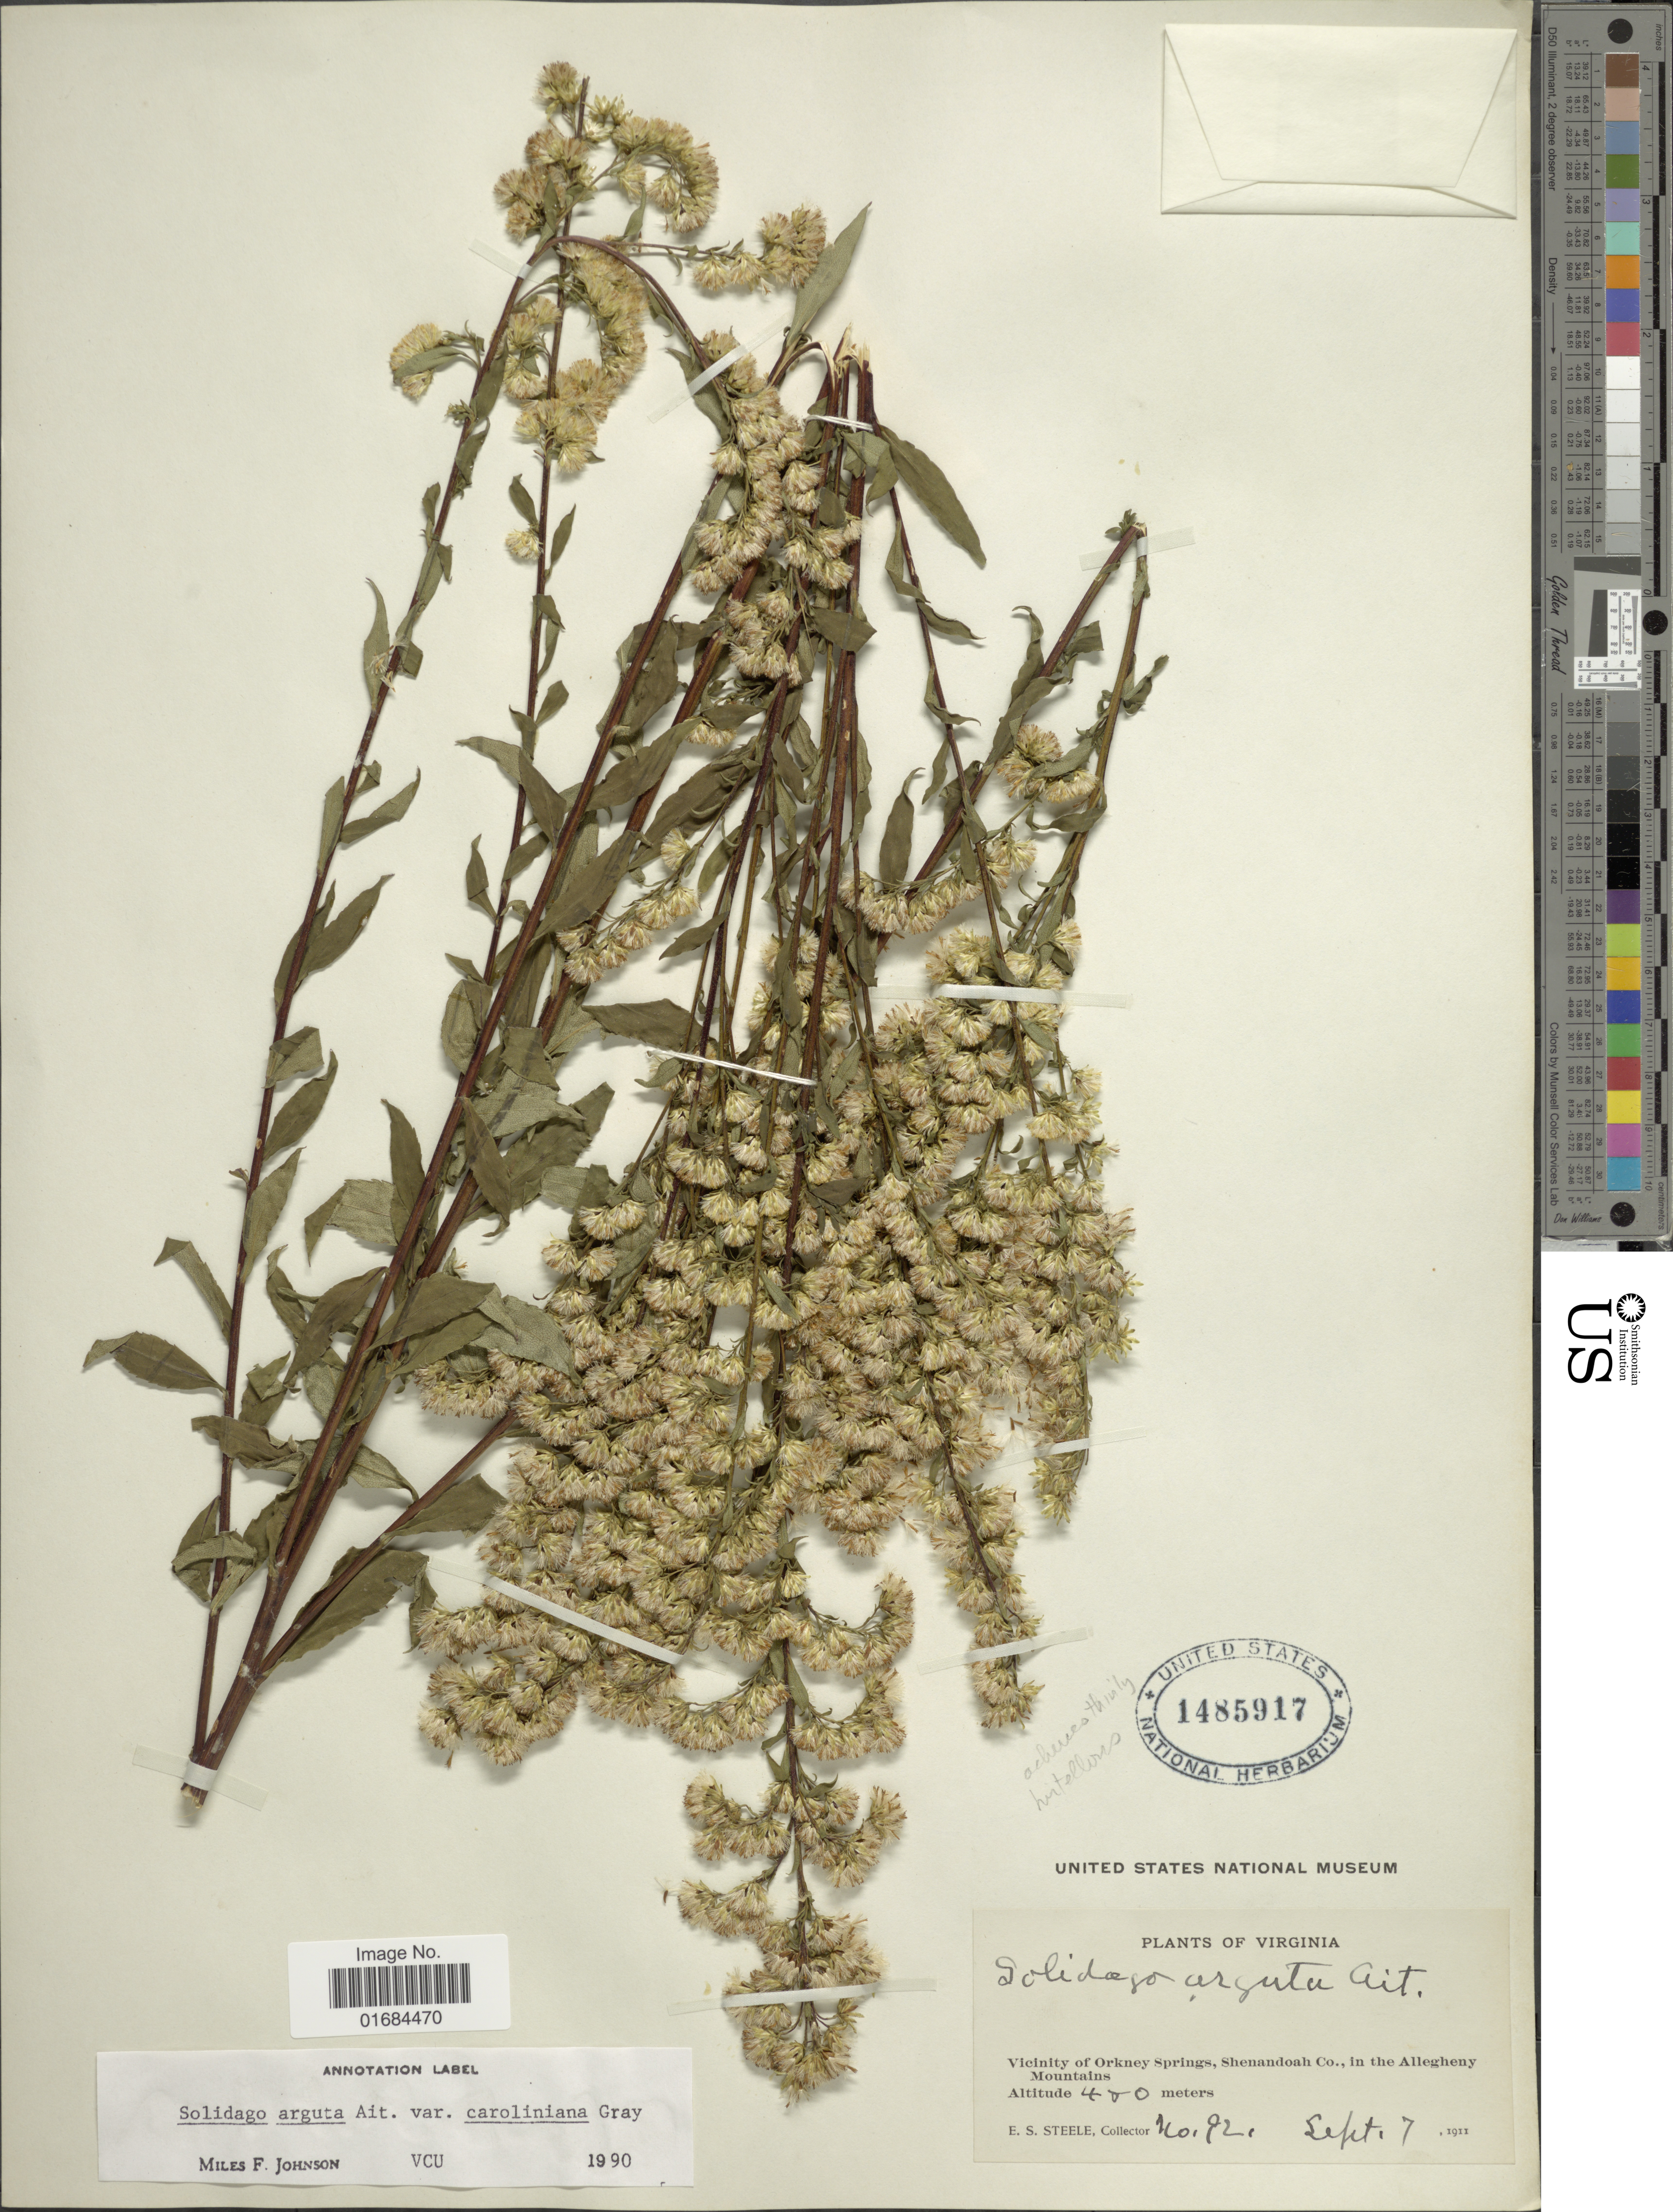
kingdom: Plantae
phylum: Tracheophyta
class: Magnoliopsida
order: Asterales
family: Asteraceae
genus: Solidago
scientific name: Solidago arguta var. caroliniana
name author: A. Gray & et al.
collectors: E. Steele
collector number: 92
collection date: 1911-09-07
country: United States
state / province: Virginia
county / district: Shenandoah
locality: Vicinity of Orkney Springs, Shenandoah Co, in the Allegheny Mountains.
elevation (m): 450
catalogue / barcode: US 1485917